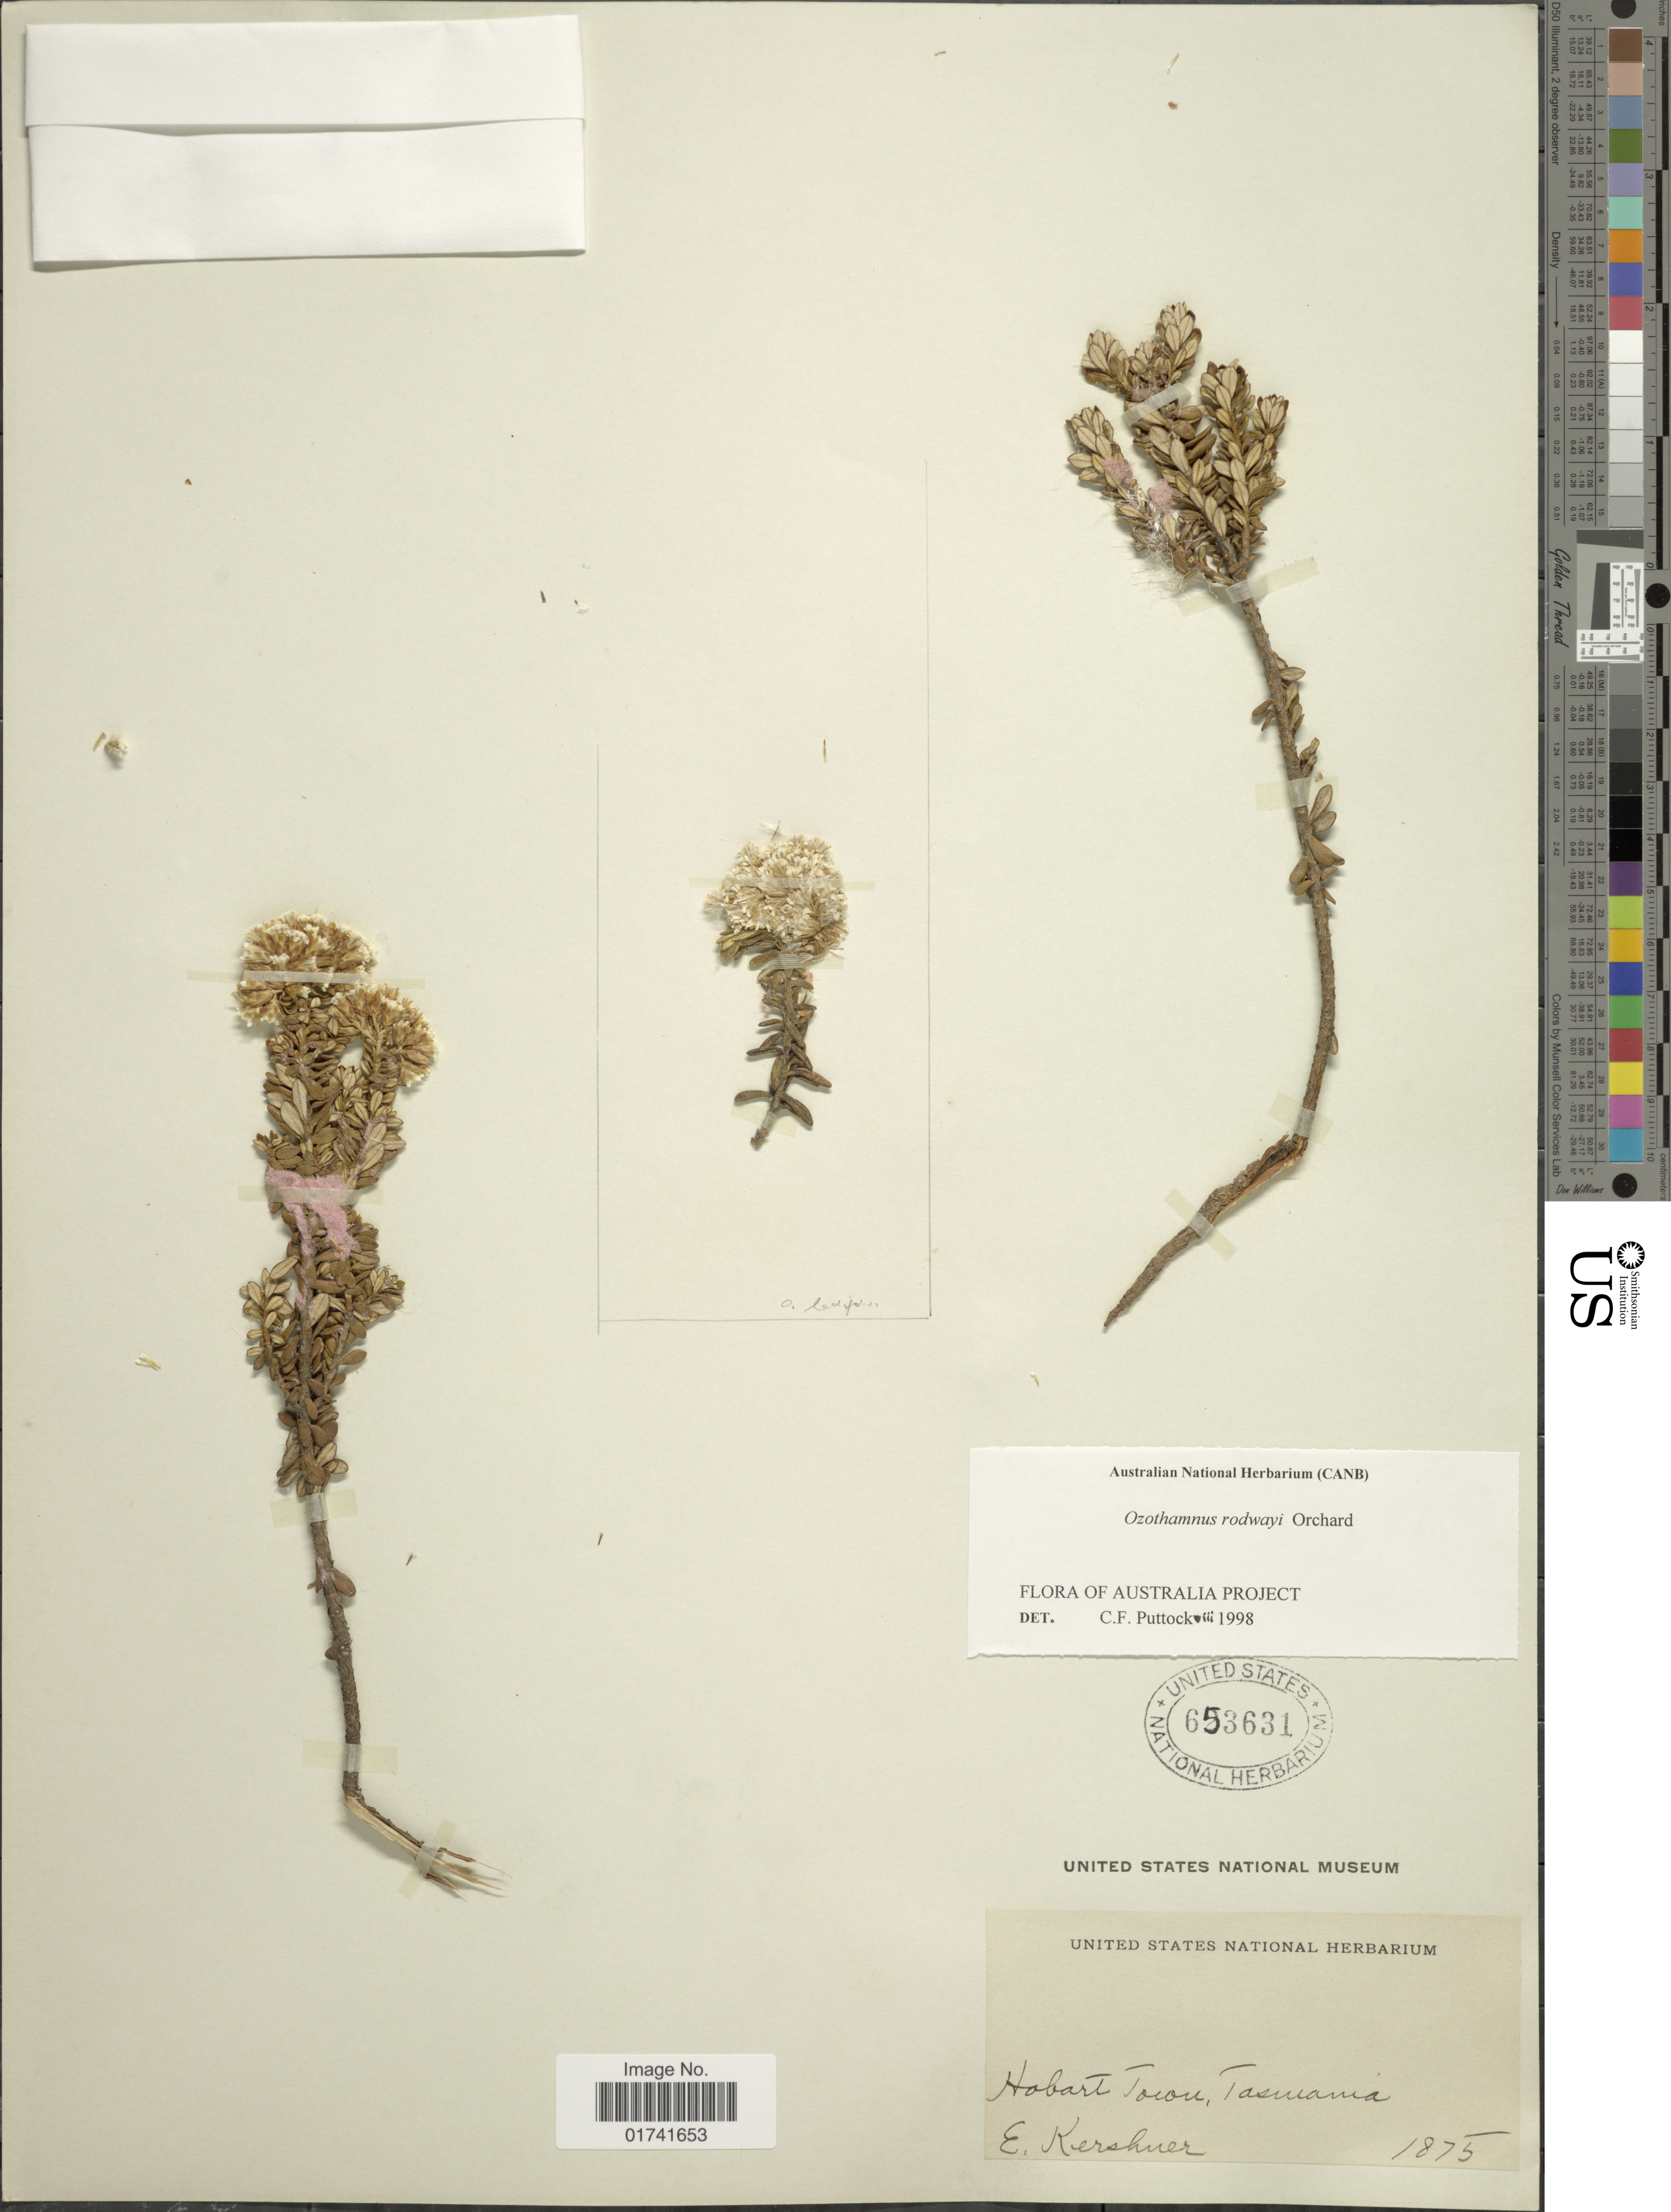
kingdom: Plantae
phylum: Tracheophyta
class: Magnoliopsida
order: Asterales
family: Asteraceae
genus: Ozothamnus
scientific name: Ozothamnus rodwayi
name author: Orchard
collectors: E. Kershner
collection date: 1875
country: Australia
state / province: Tasmania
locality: Hobart Town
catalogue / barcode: US 653631